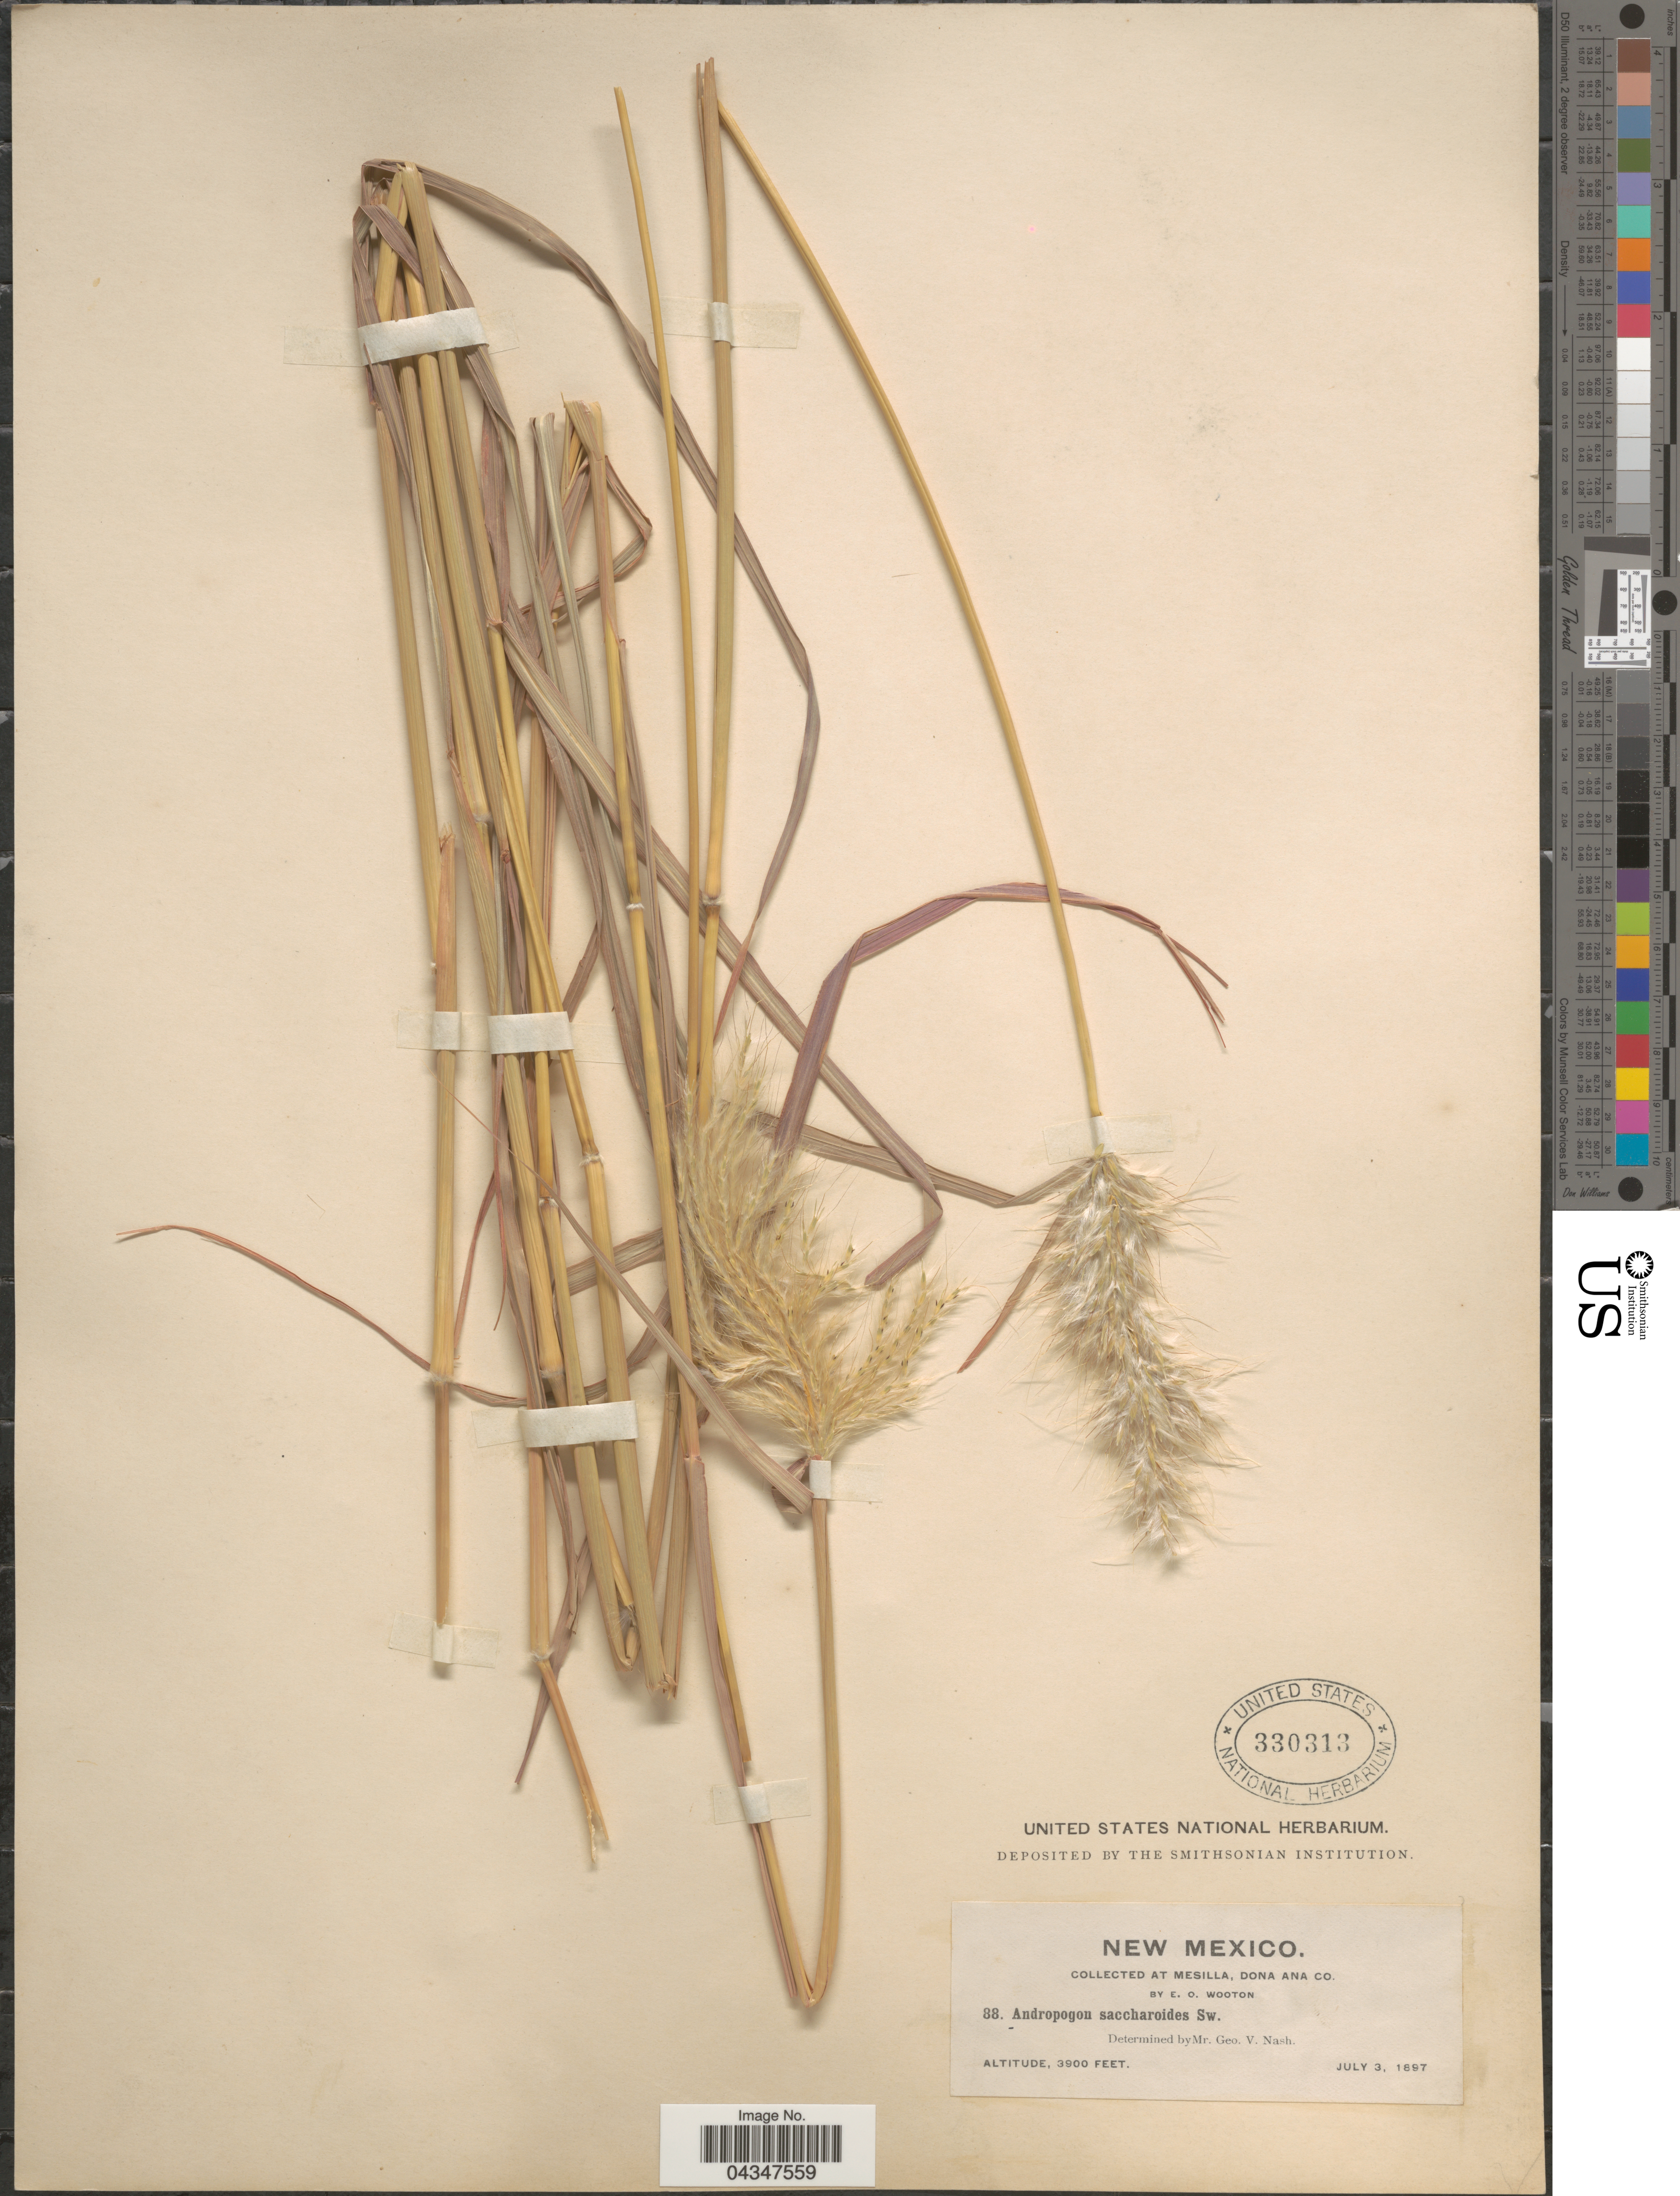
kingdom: Plantae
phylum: Tracheophyta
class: Liliopsida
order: Poales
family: Poaceae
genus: Bothriochloa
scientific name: Bothriochloa barbinodis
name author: (Lag.) Herter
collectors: E. O. Wooton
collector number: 88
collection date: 1897-07-03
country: United States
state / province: New Mexico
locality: At Mesilla, Dona Ana Co.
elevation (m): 1189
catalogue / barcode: US 330313